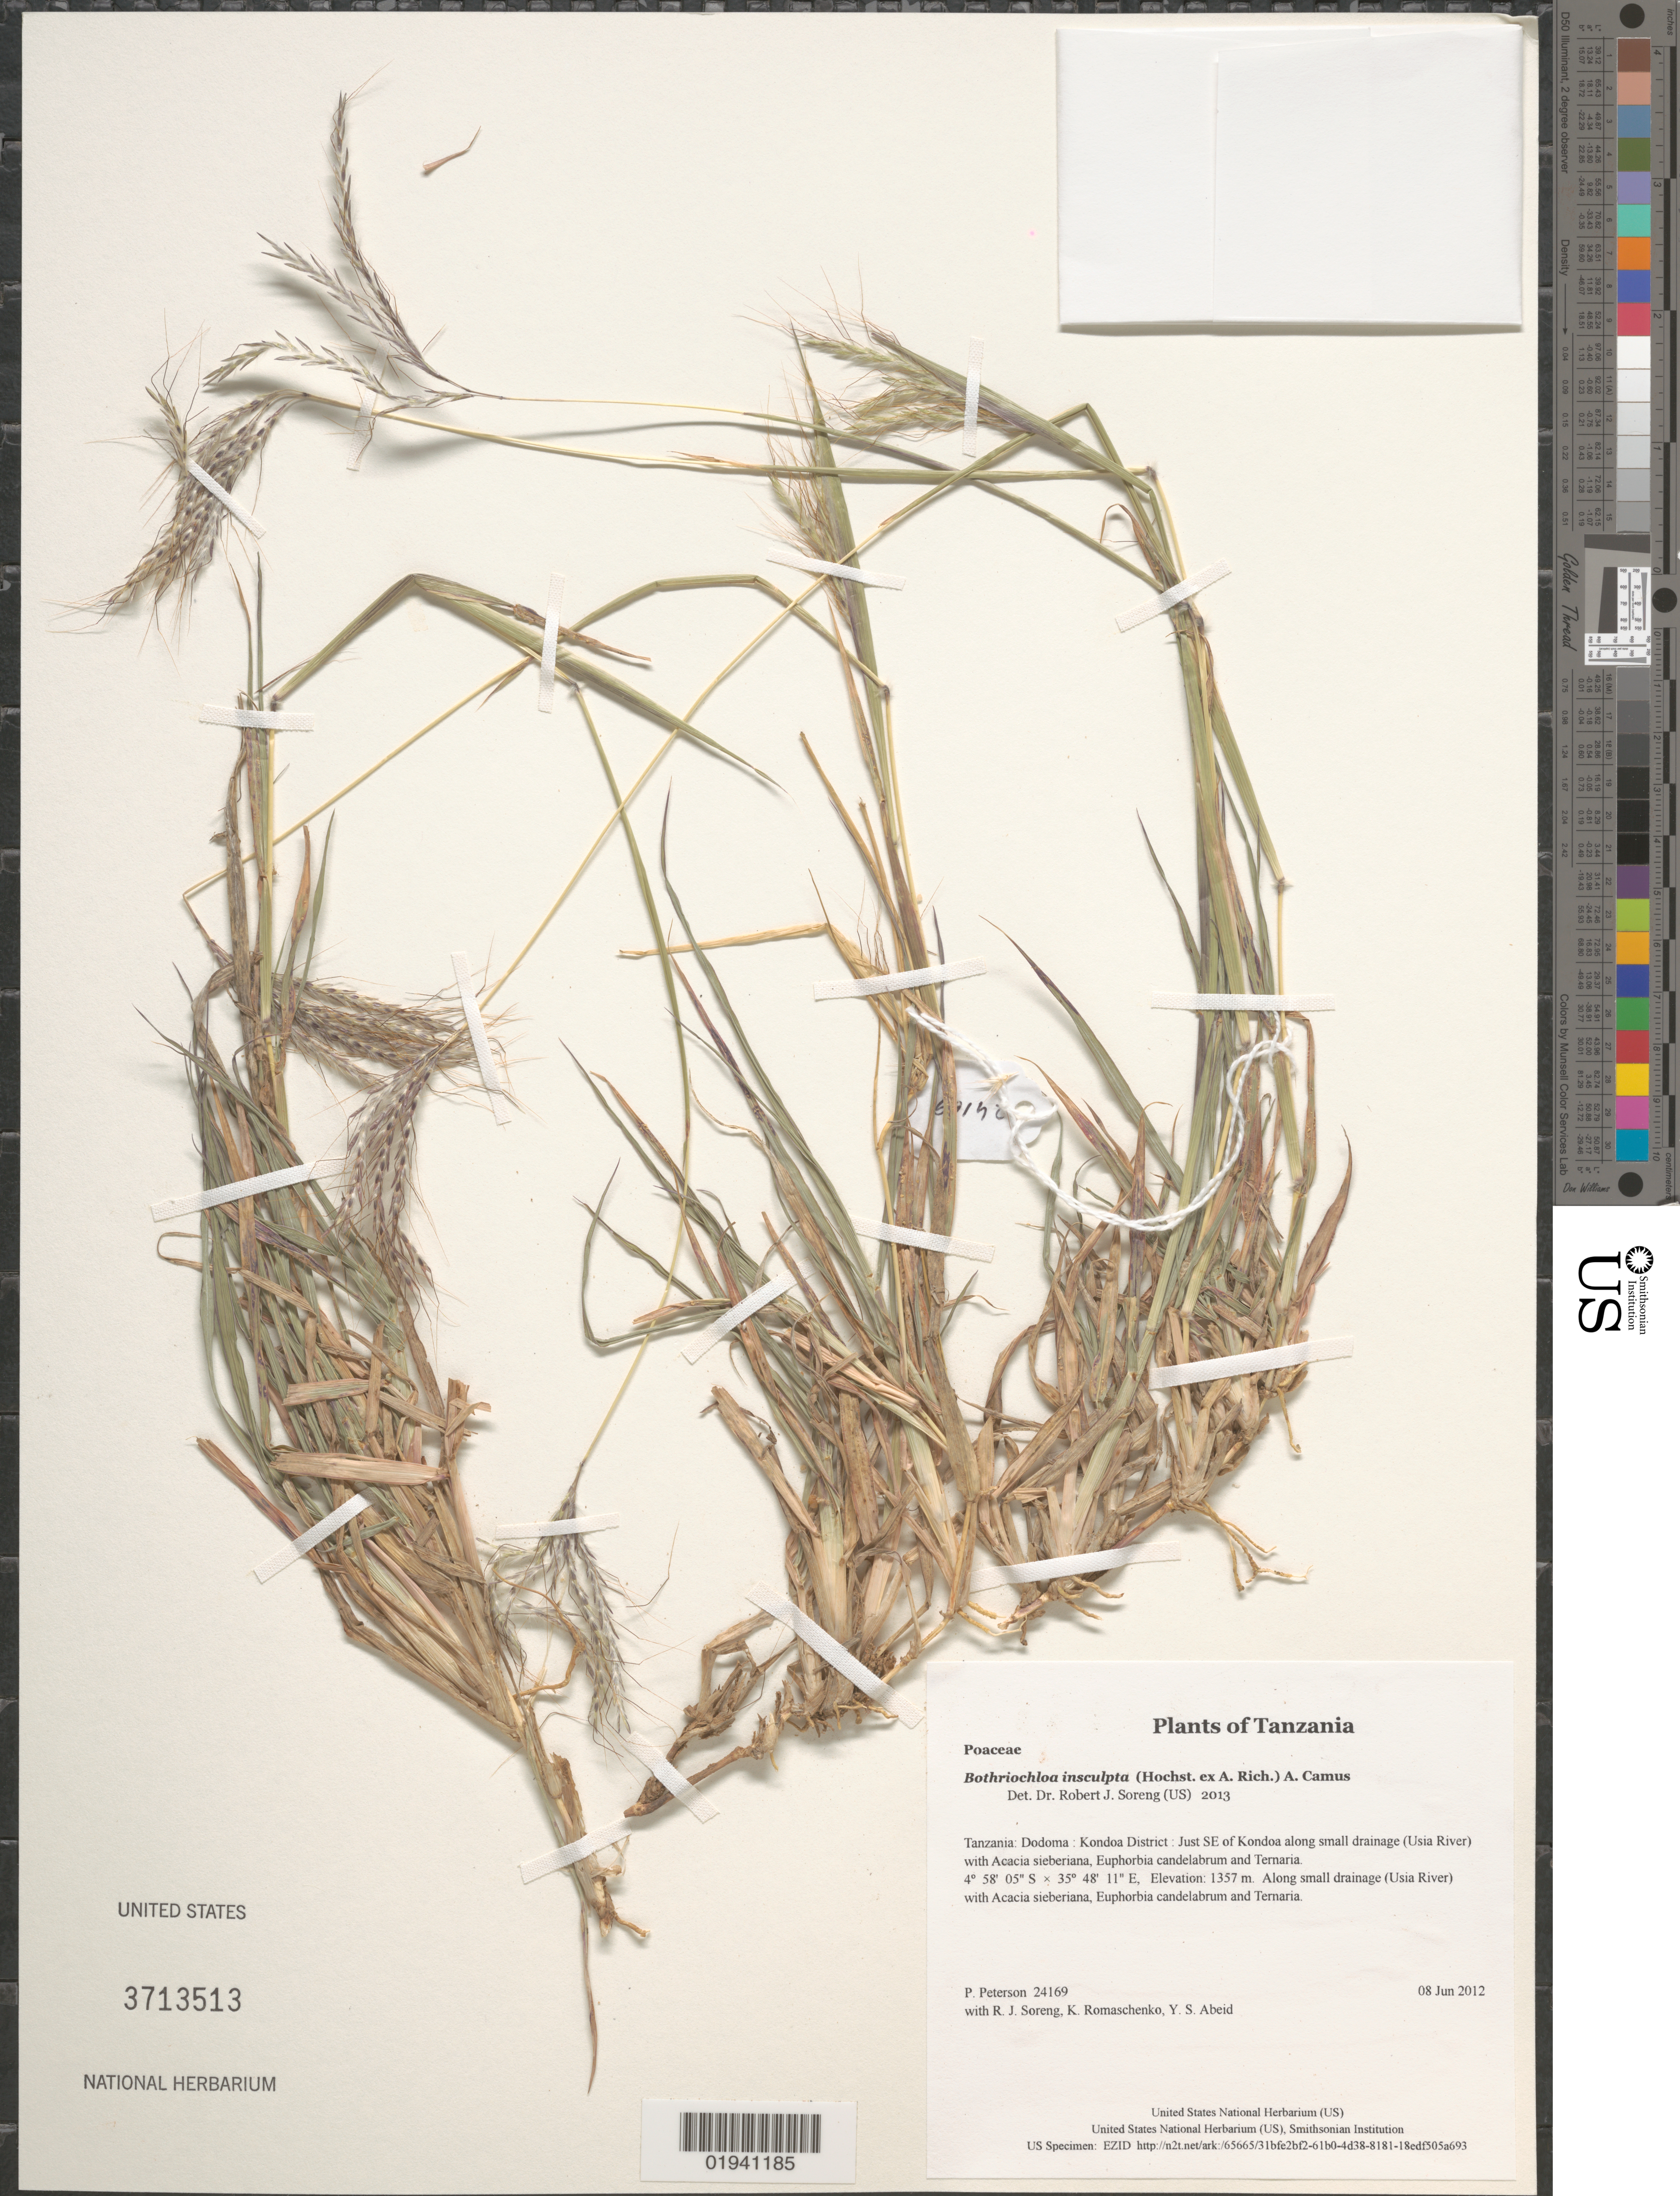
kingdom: Plantae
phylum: Tracheophyta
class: Liliopsida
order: Poales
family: Poaceae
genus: Bothriochloa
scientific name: Bothriochloa insculpta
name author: (Hochst. ex A. Rich.) A. Camus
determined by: Soreng, Robert J., Research Associate (BOT), Smithsonian Institution - National Museum of Natural History (UNITED STATES)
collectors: P. M. Peterson, R. J. Soreng, K. Romaschenko & Y. Abeid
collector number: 24169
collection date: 2012-06-08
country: Tanzania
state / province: Dodoma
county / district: Kondoa District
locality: Just SE of Kondoa along small drainage (Usia River) with Acacia sieberiana, Euphorbia candelabrum and Ternaria.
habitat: Along small drainage (Usia River) with Acacia sieberiana, Euphorbia candelabrum and Ternaria.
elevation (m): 1357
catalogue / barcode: US 3713513